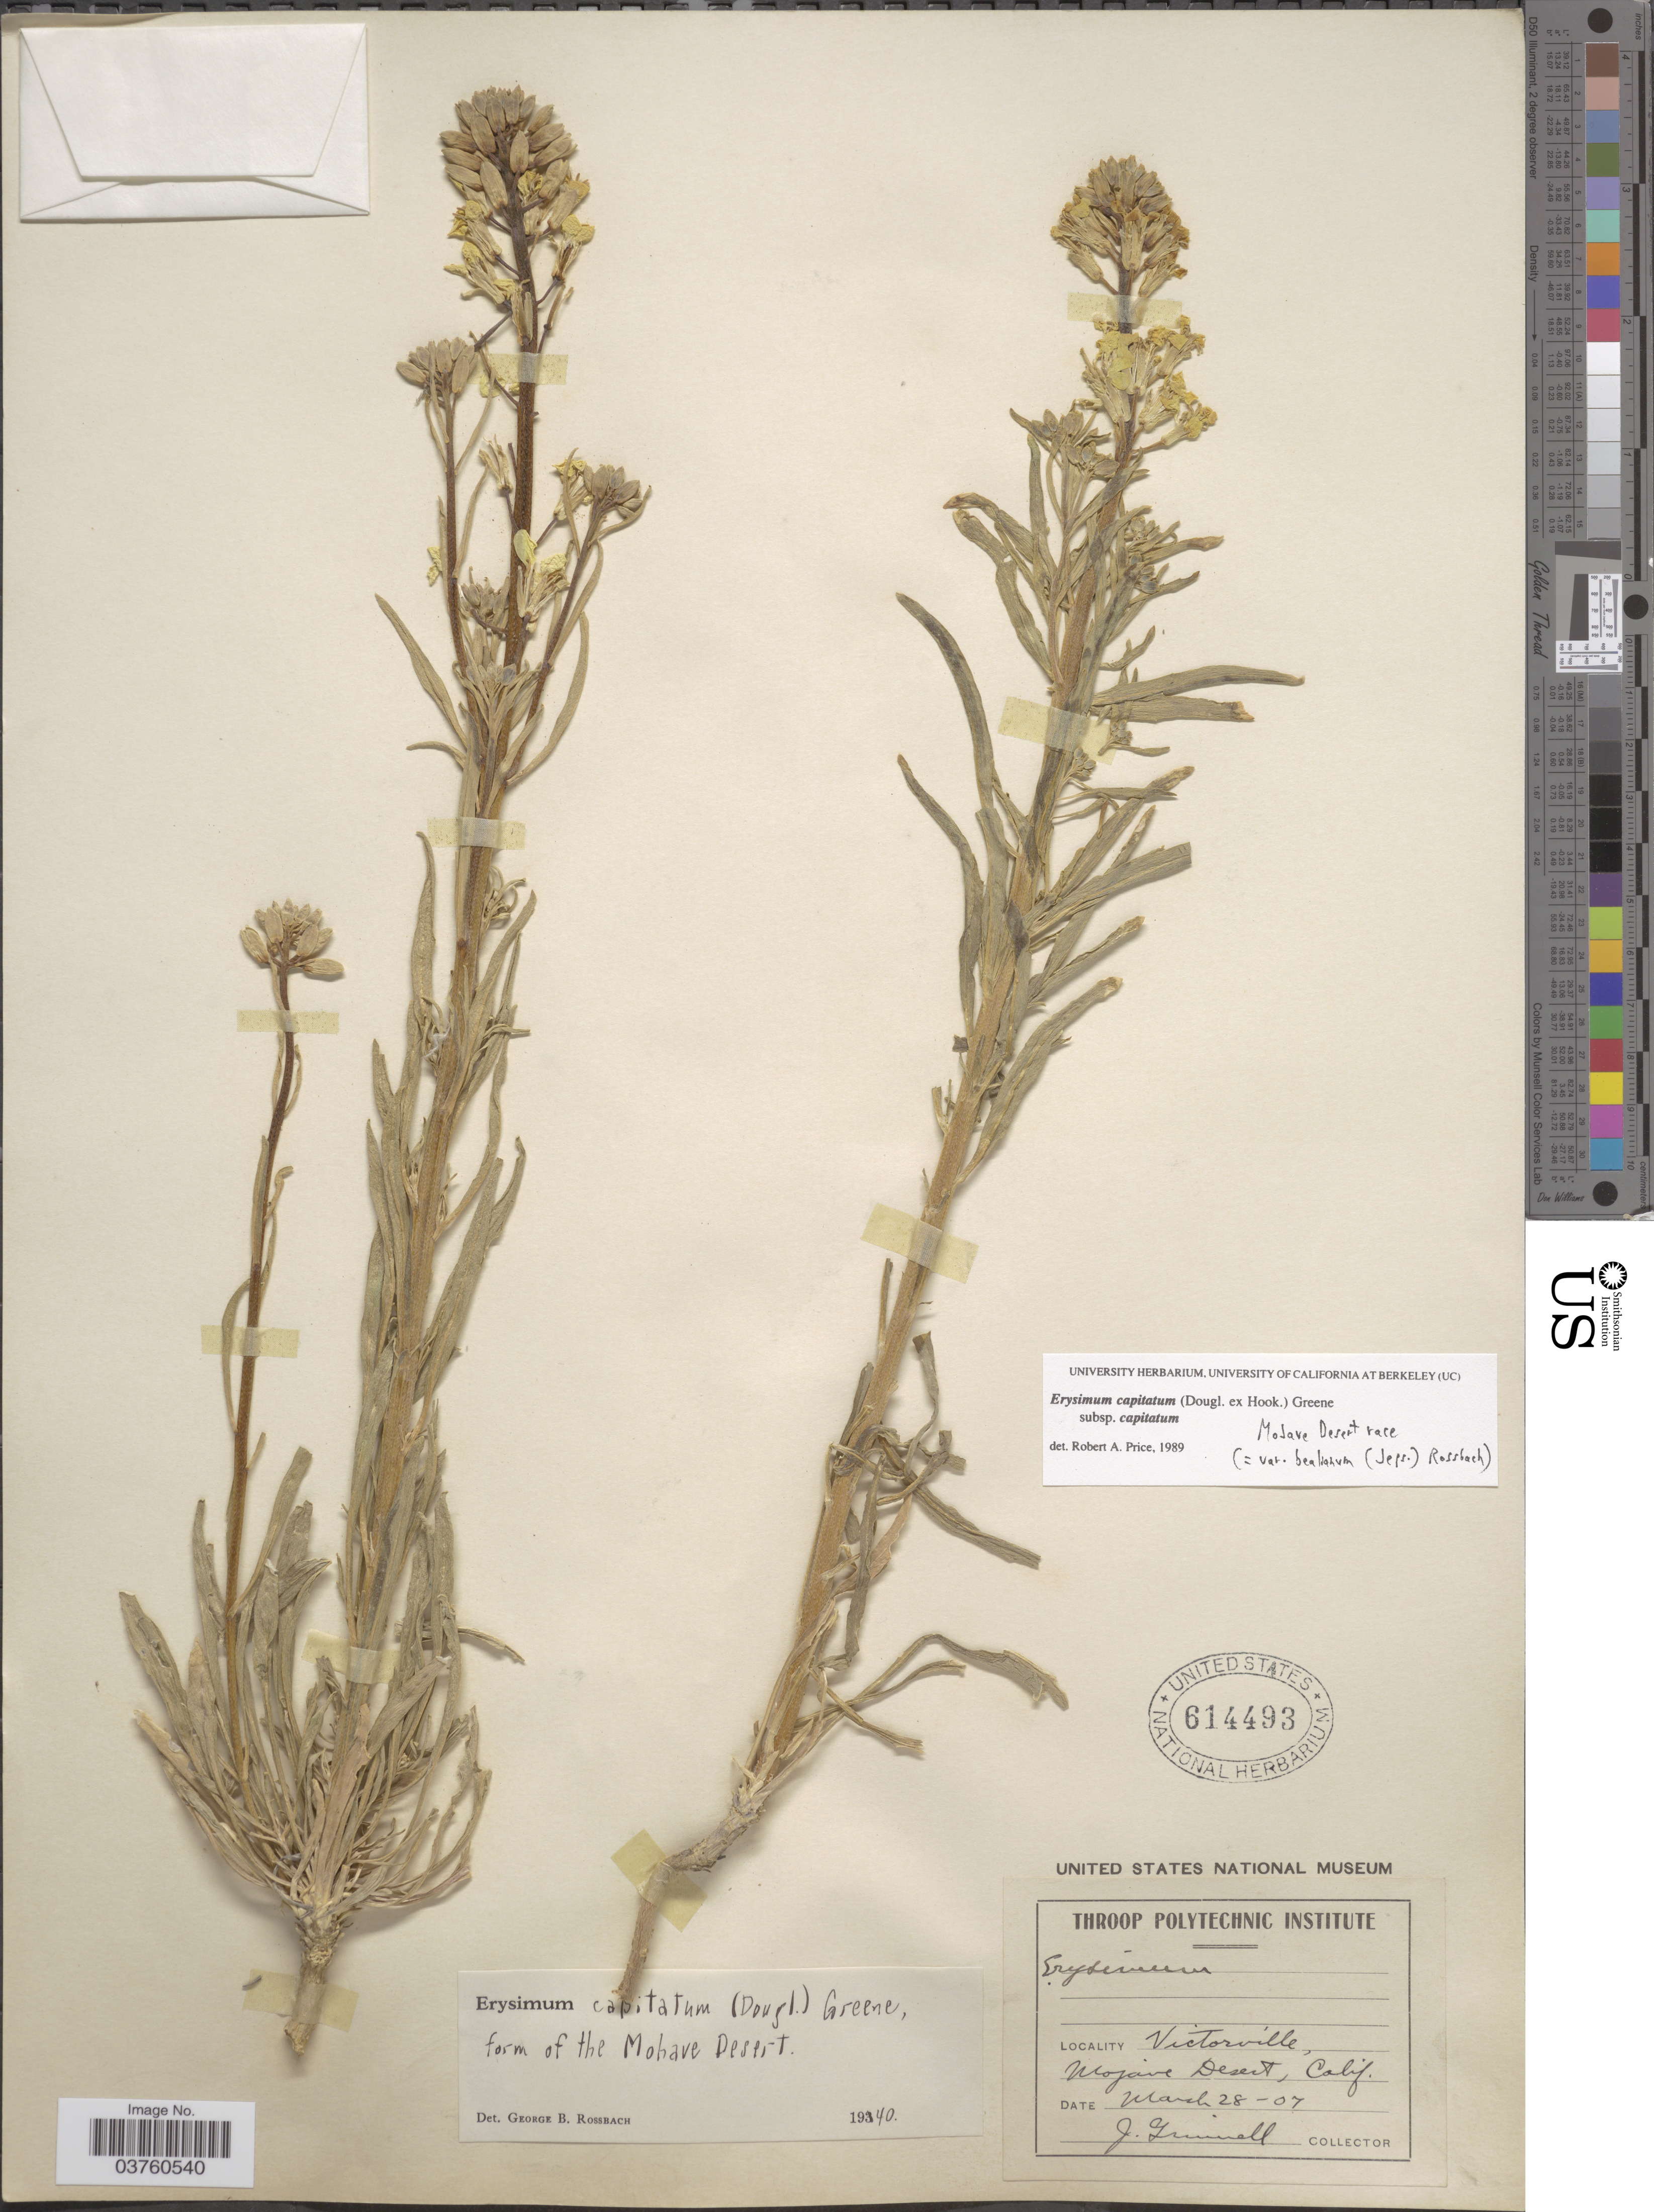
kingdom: Plantae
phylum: Tracheophyta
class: Magnoliopsida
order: Brassicales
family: Brassicaceae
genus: Erysimum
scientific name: Erysimum capitatum subsp. capitatum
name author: (Douglas ex Hook.) Greene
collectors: J. Grinnell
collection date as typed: Transcribed d/m/y: 28/3/7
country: United States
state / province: California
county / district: San Barnadino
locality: Victorville, Mojave Desert.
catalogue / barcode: US 614493